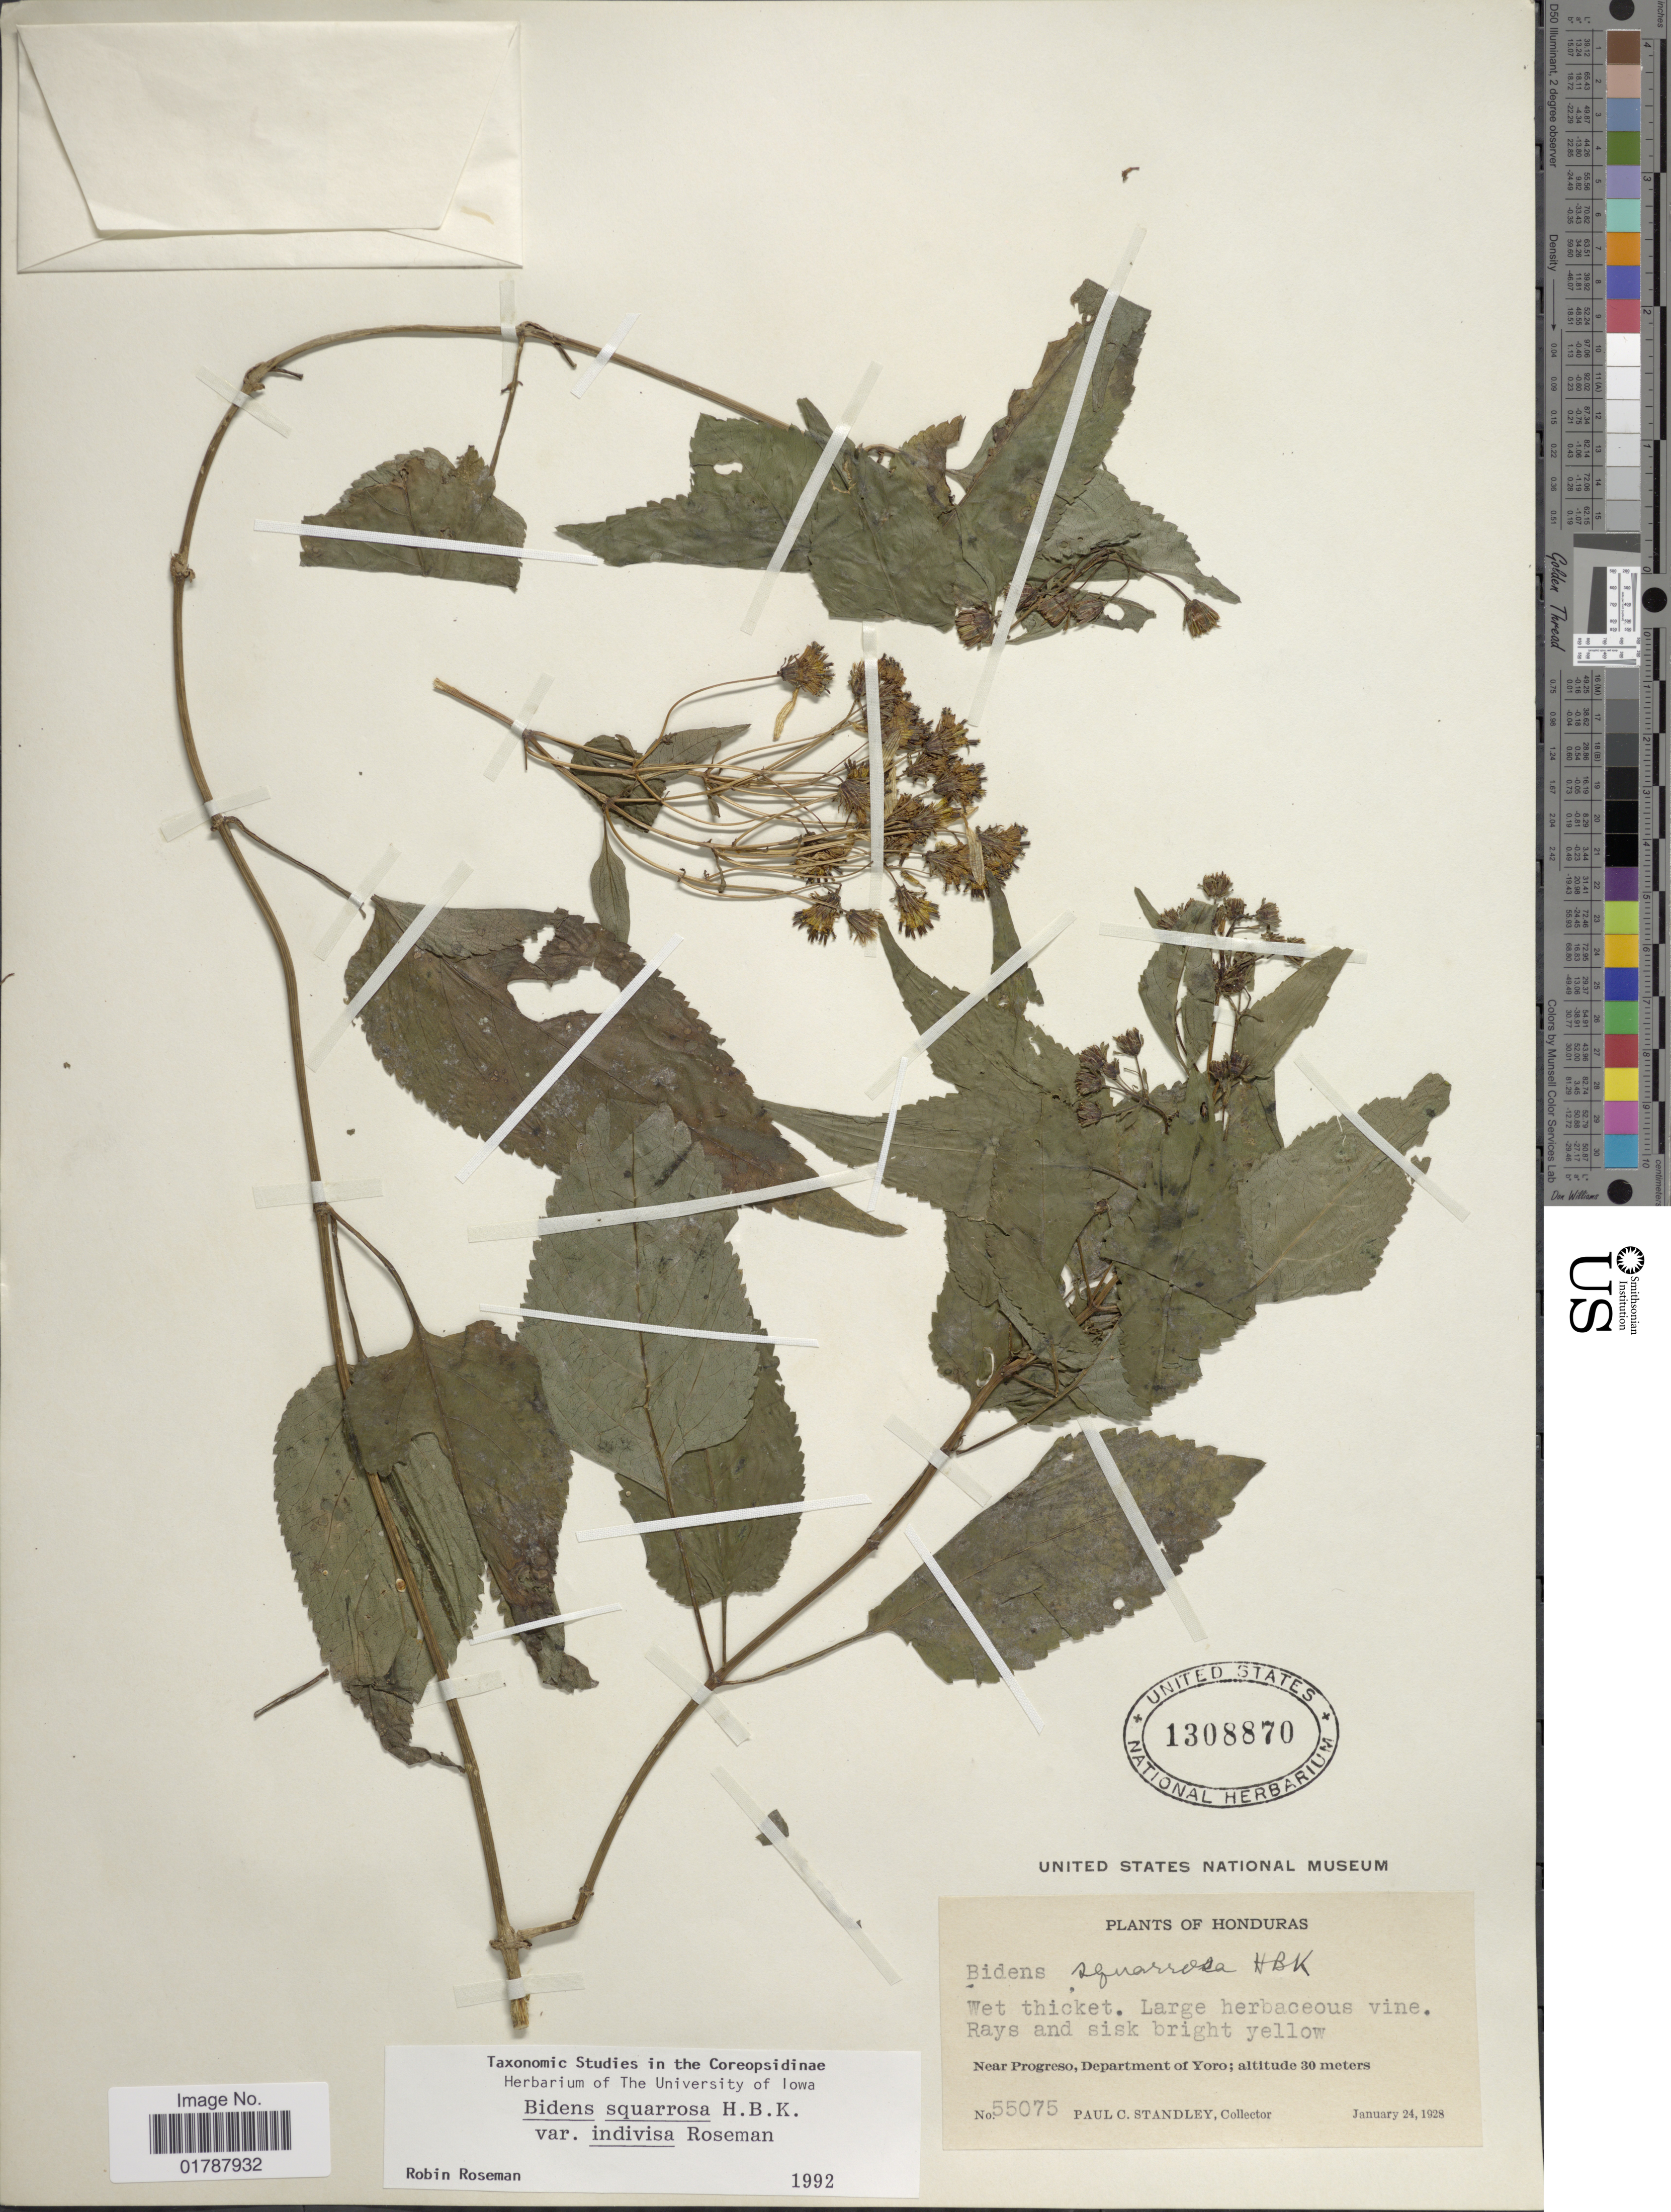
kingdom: Plantae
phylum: Tracheophyta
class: Magnoliopsida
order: Asterales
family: Asteraceae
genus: Bidens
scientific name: Bidens squarrosa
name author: Kunth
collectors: P. C. Standley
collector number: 55075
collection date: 1928-01-24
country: Honduras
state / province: Yoro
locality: Near Progreso, Department of Yoro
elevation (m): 30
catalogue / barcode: US 1308870